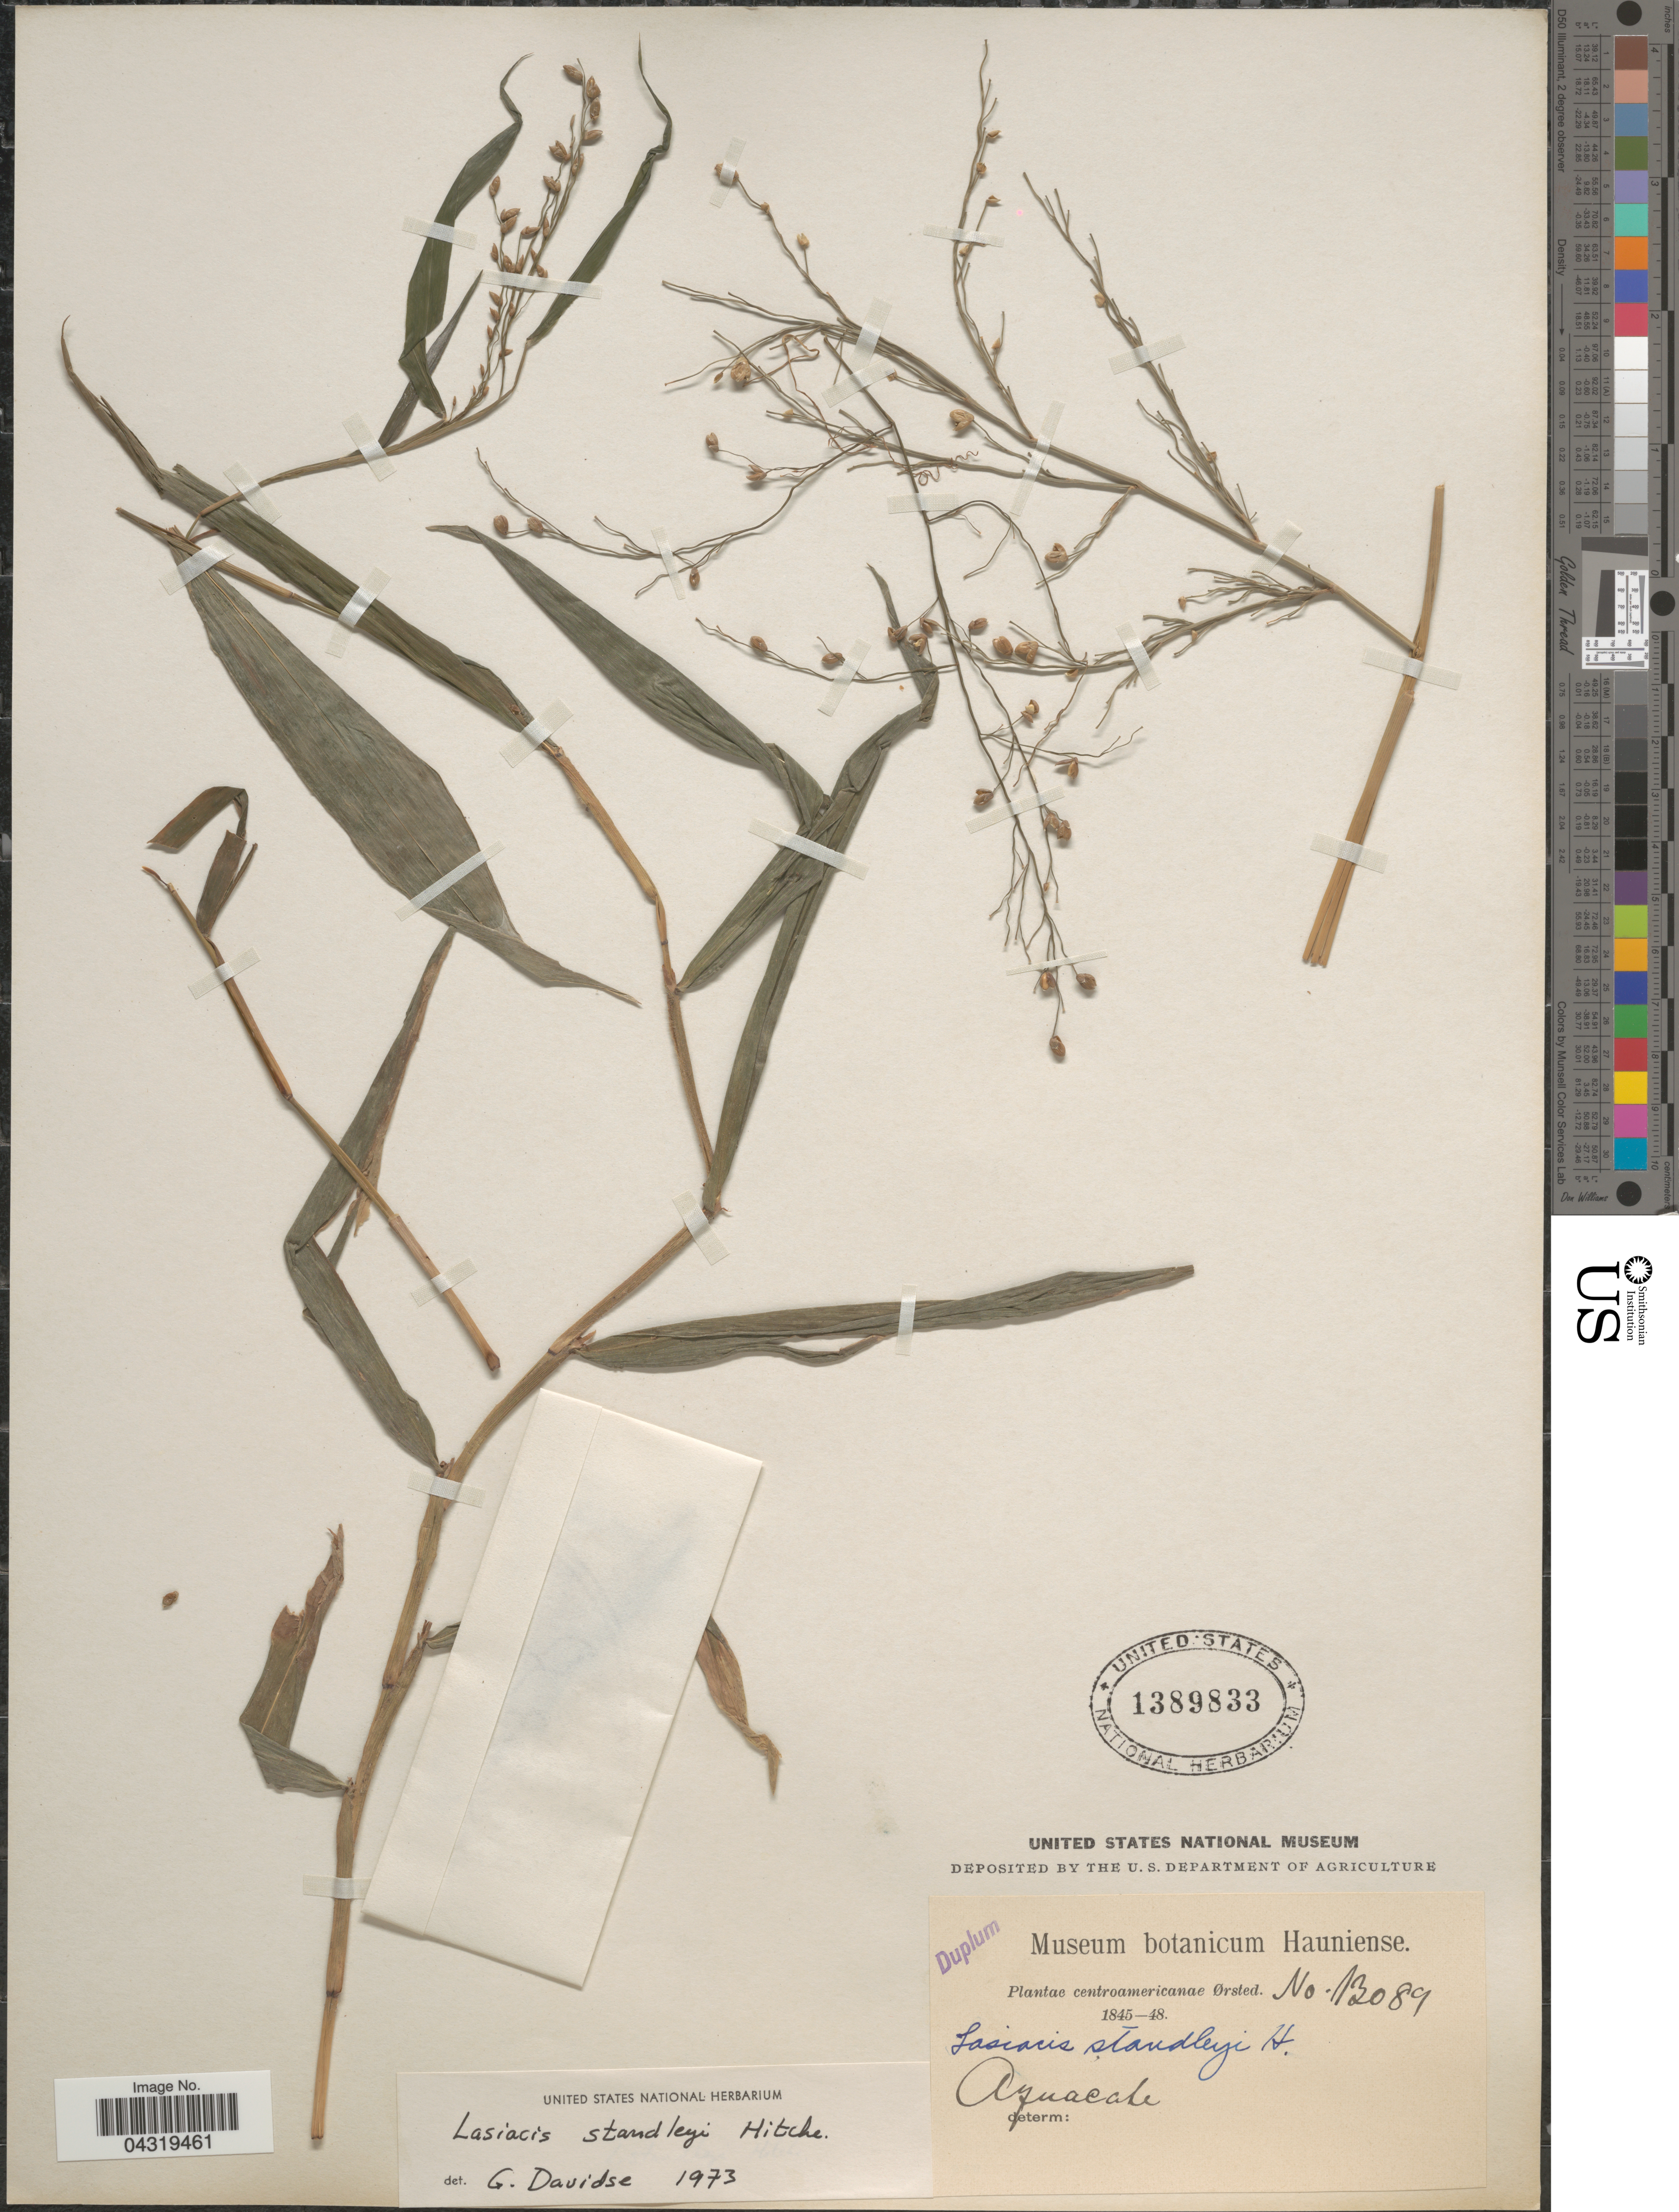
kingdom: Plantae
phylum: Tracheophyta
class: Liliopsida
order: Poales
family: Poaceae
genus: Lasiacis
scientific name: Lasiacis standleyi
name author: Hitchc.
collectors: Ørsted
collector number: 13089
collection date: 1845/1848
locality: Centroamericanae. Aguacate.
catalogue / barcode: US 1389833